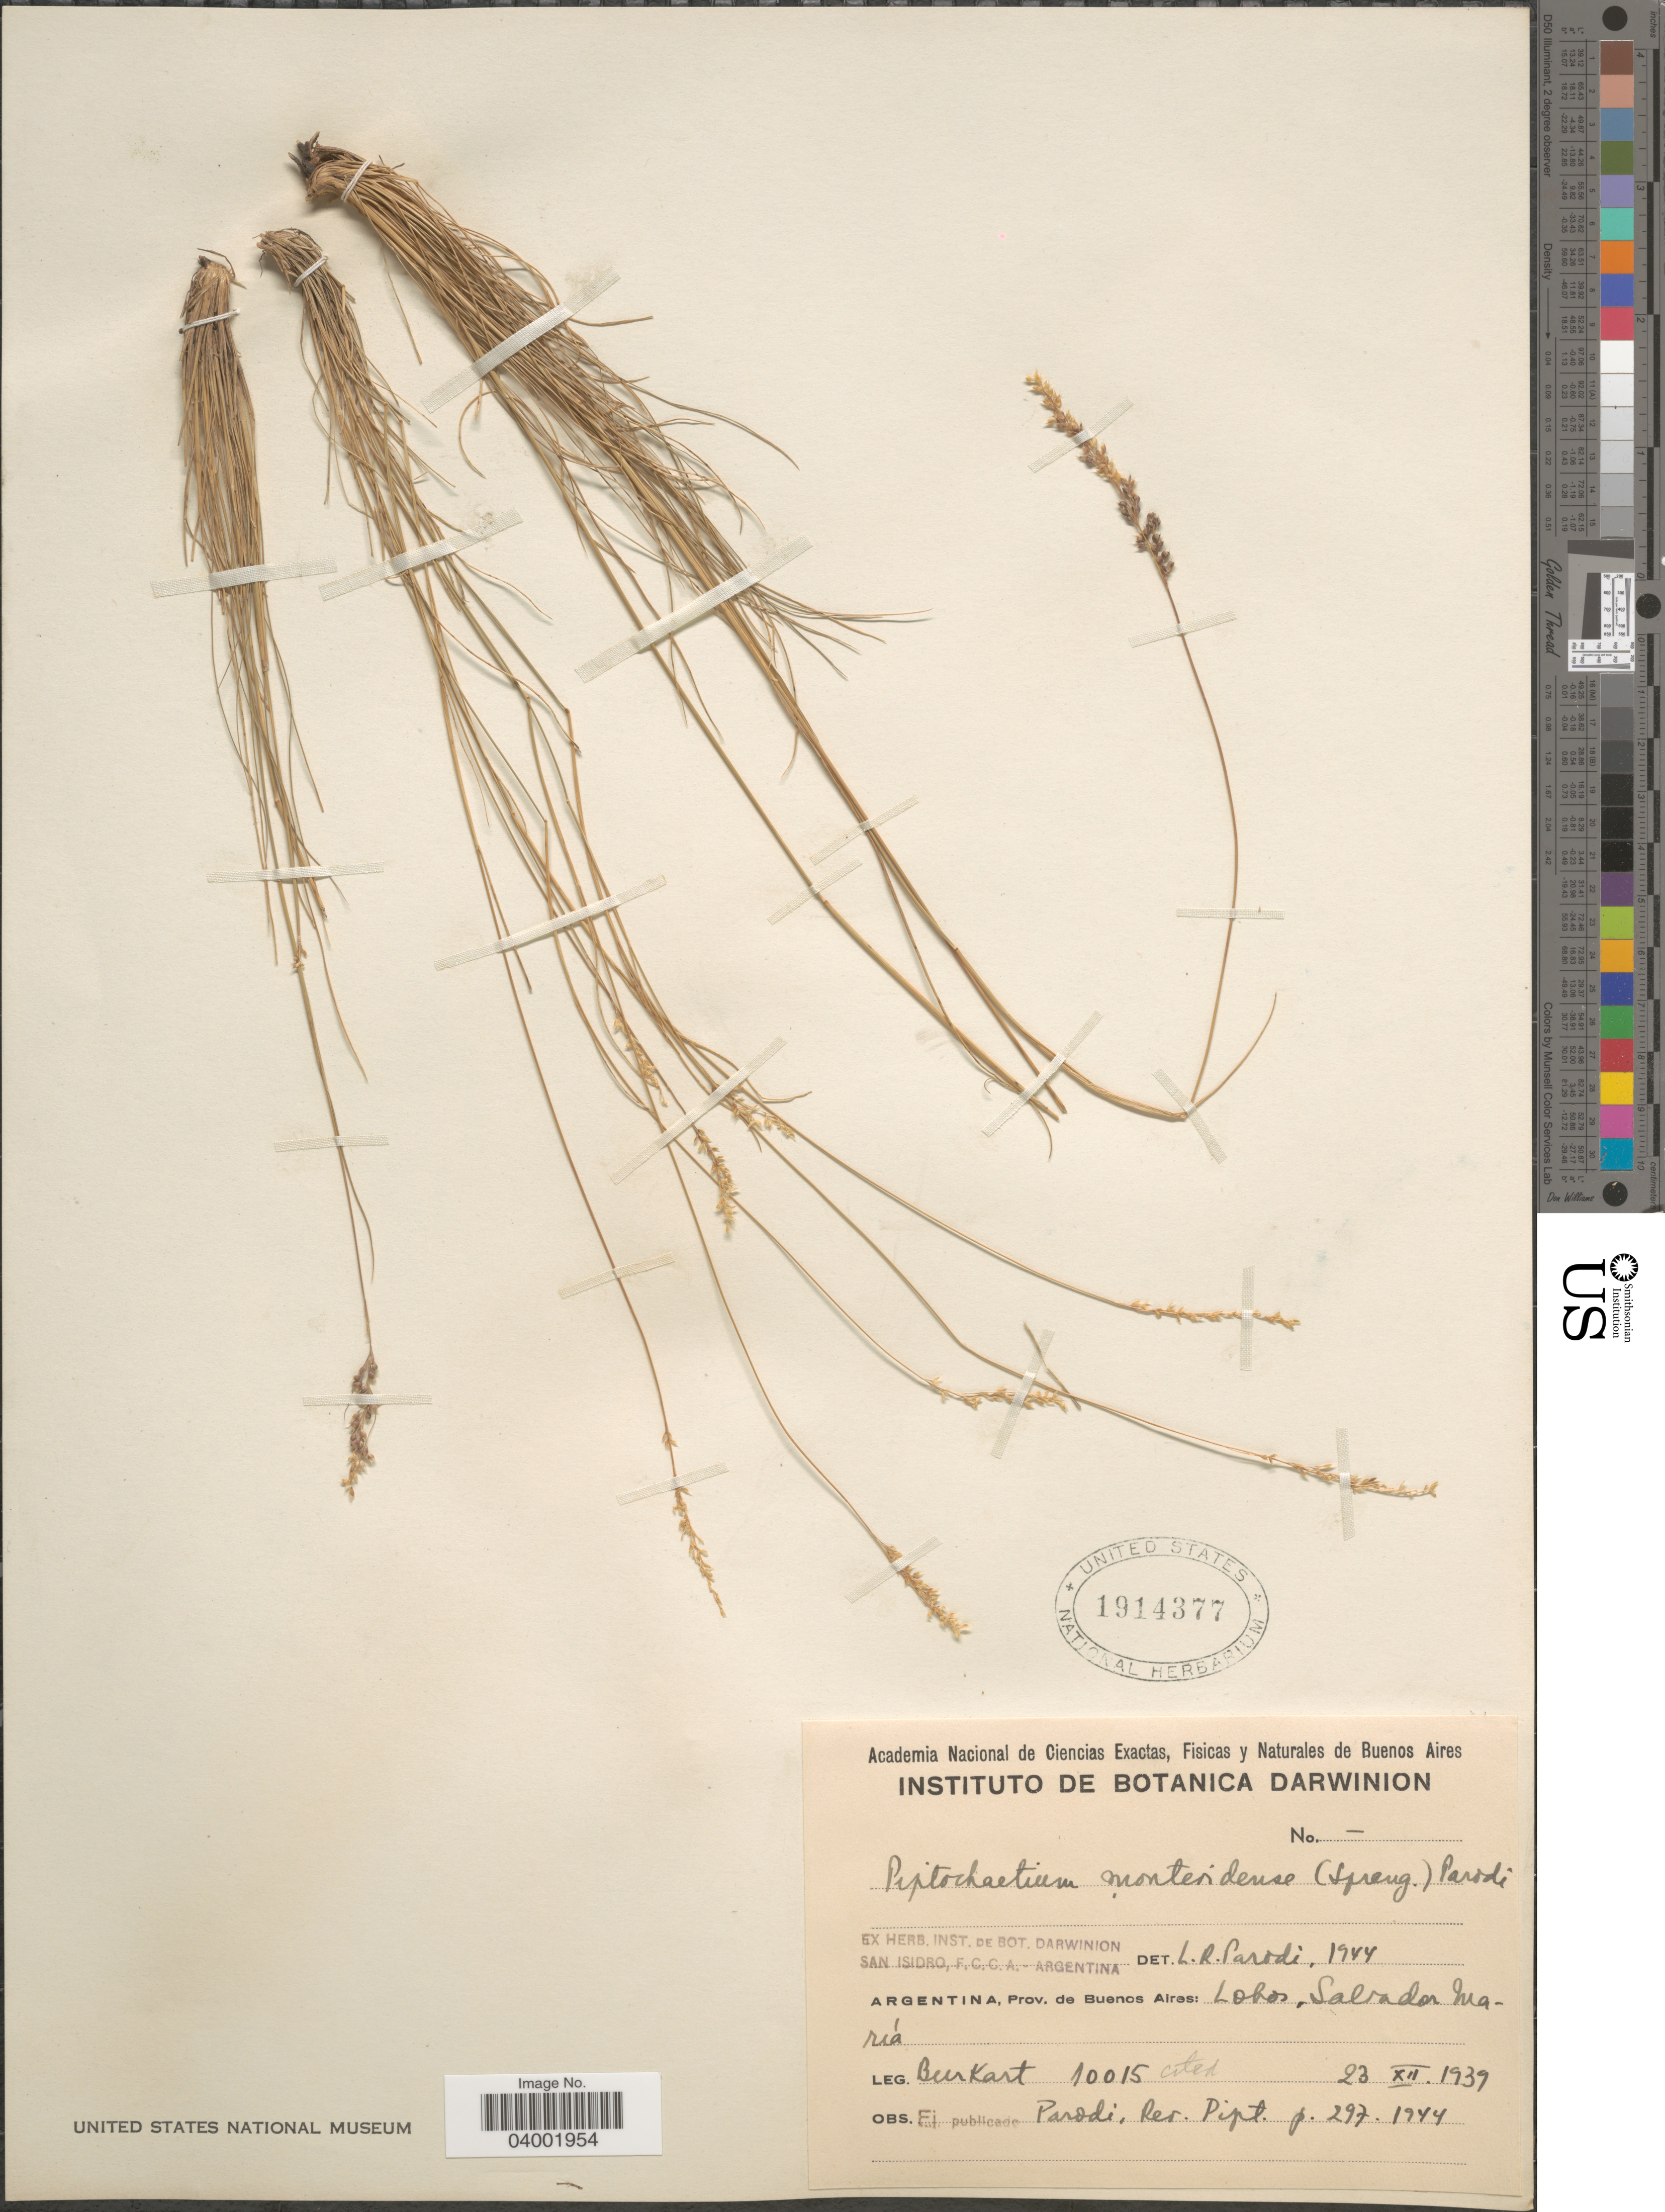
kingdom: Plantae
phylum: Tracheophyta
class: Liliopsida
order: Poales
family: Poaceae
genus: Piptochaetium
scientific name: Piptochaetium montevidense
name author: (Spreng.) Parodi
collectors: -- Burkart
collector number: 10015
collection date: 1939-12-23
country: Argentina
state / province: Buenos Aires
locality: Lohos, Salvador María.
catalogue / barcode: US 1914377